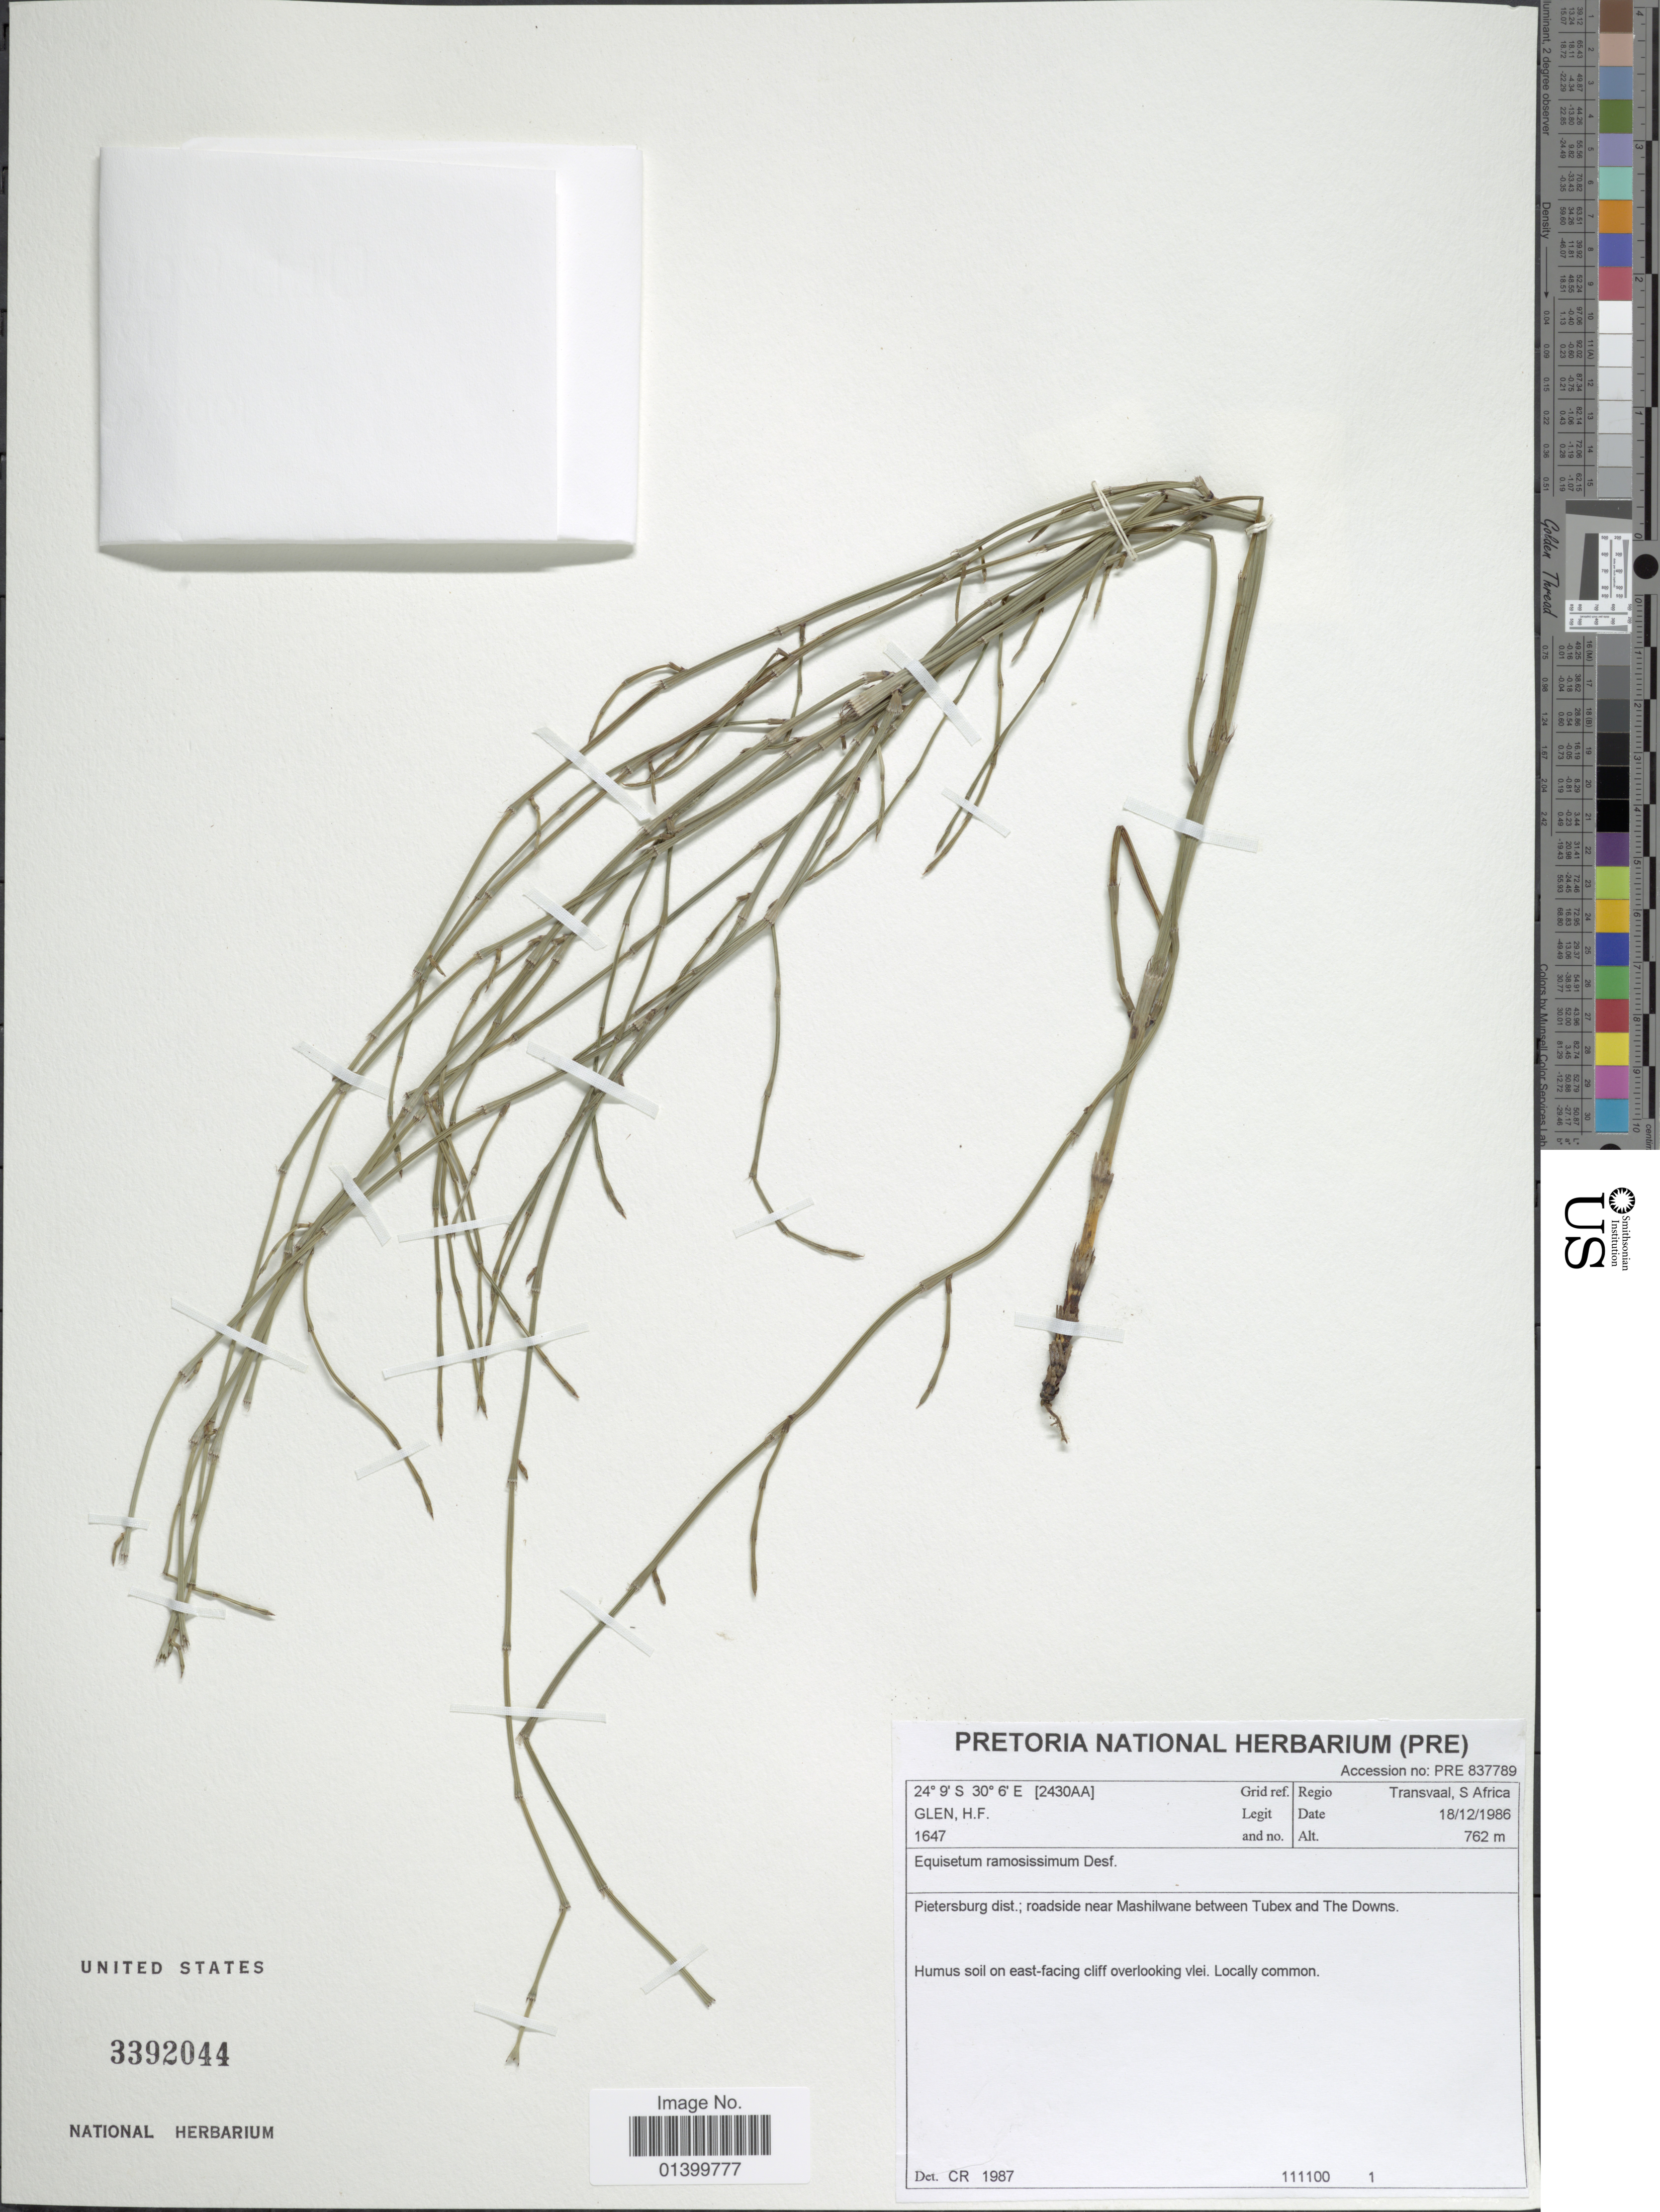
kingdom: Plantae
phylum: Tracheophyta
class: Polypodiopsida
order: Equisetales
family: Equisetaceae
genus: Equisetum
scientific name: Equisetum ramosissimum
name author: Desf.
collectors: H. F. Glen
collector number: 1647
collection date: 1986-12-18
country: South Africa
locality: Regio Transvaal, S Africa. Pietersburg dist.; roadside near Mashilwane between Tubex and The Downs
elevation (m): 762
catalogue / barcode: US 3392044